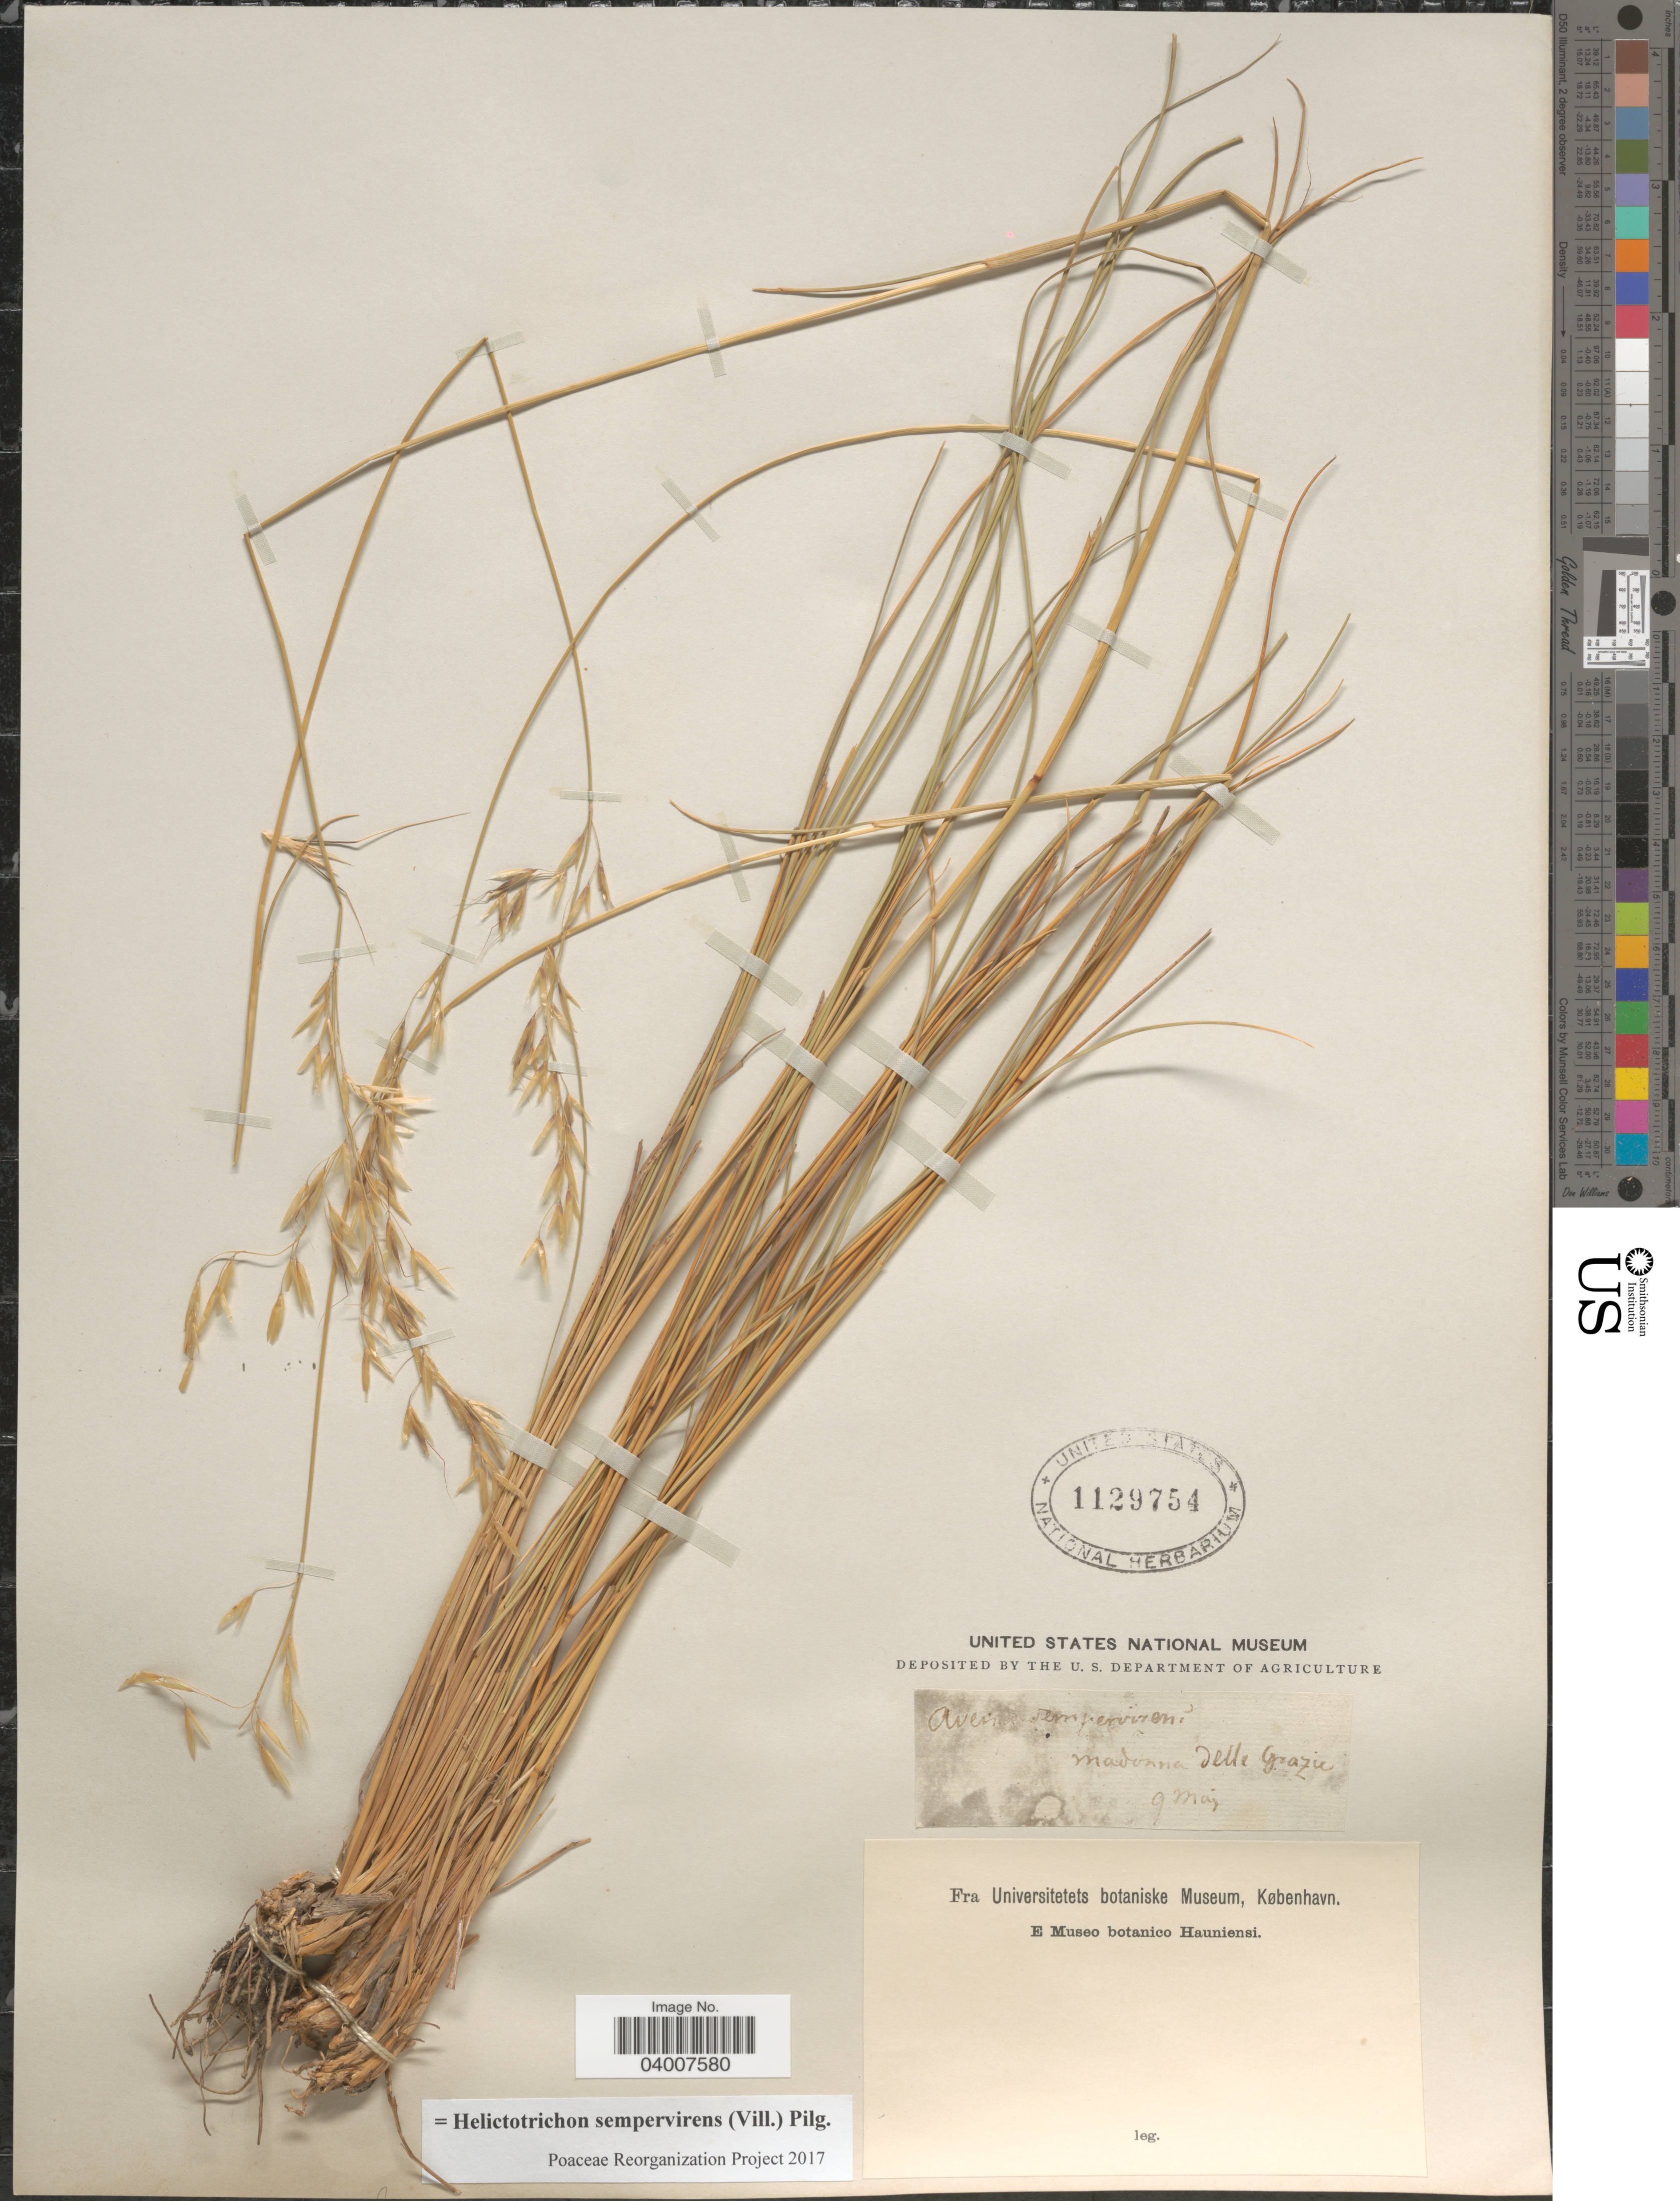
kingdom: Plantae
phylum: Tracheophyta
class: Liliopsida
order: Poales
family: Poaceae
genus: Helictotrichon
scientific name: Helictotrichon sempervirens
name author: (Vill.) Pilg.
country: Italy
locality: Madonna delle Grazie.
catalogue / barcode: US 1129754